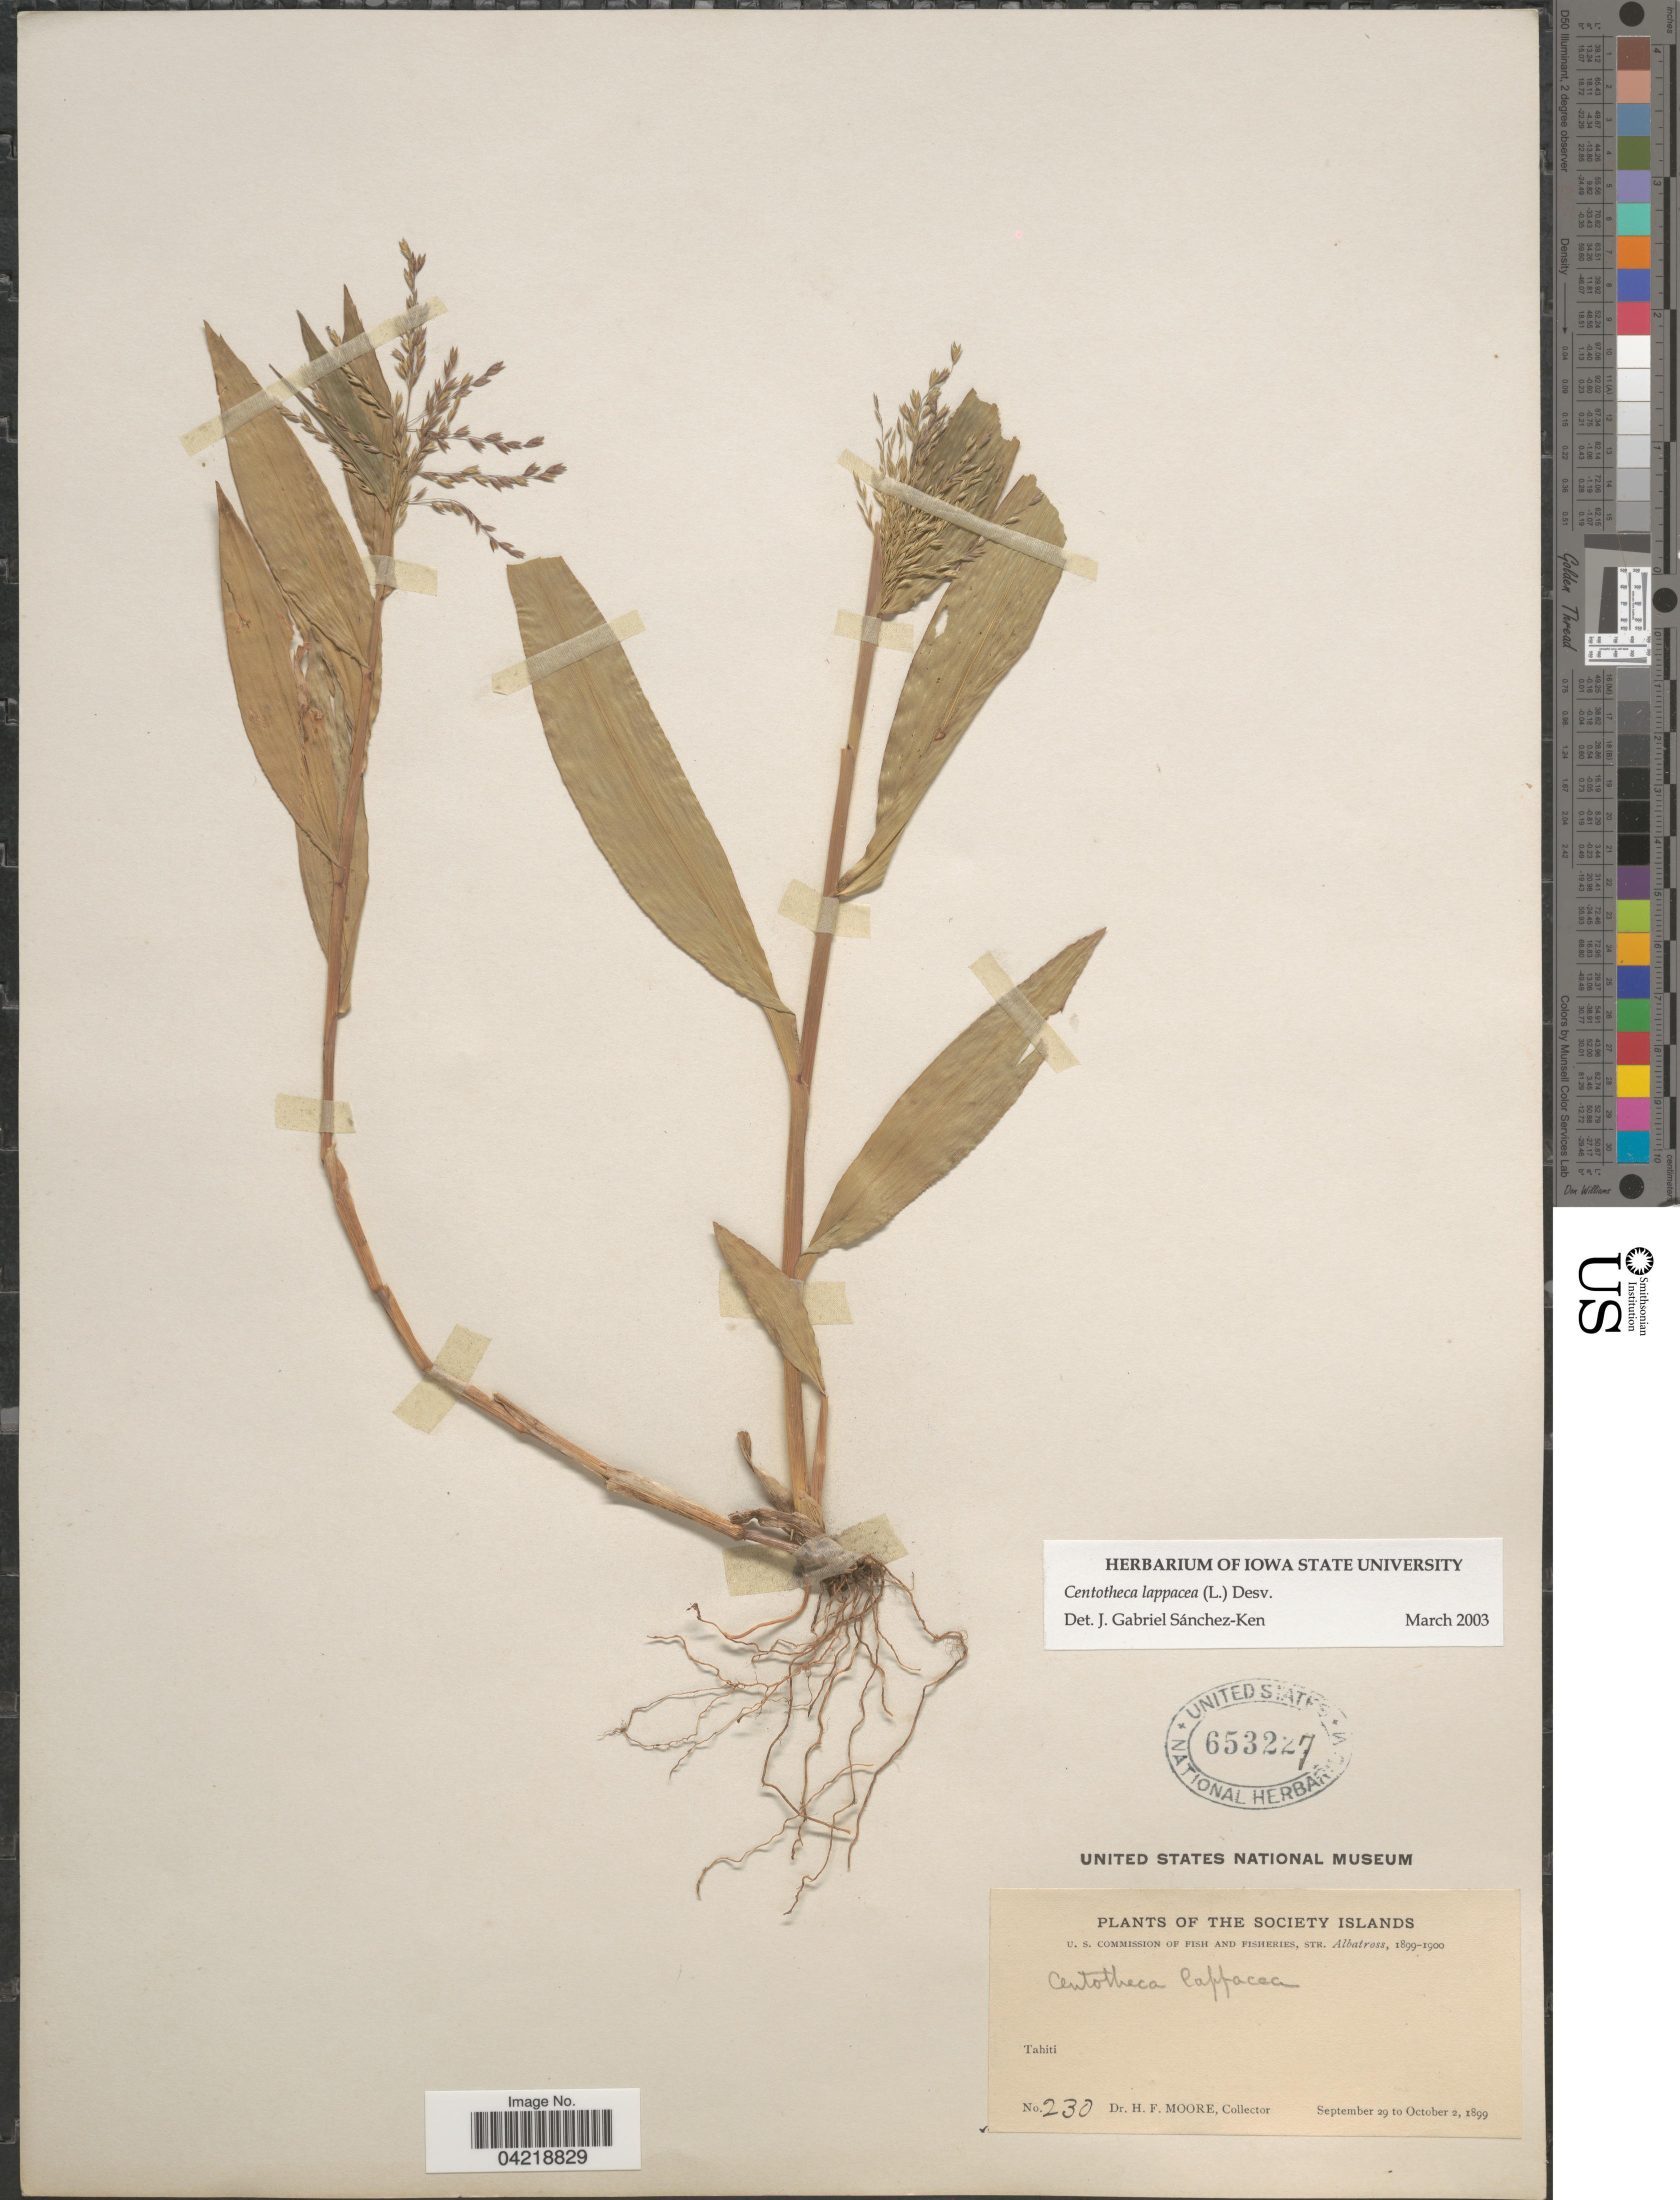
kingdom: Plantae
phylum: Tracheophyta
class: Liliopsida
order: Poales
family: Poaceae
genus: Centotheca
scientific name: Centotheca lappacea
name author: (L.) Desv.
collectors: H. F. Moore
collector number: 230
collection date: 1899-09-29/1899-10-02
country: French Polynesia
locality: The Society Islands. Tahiti.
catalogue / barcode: US 653227